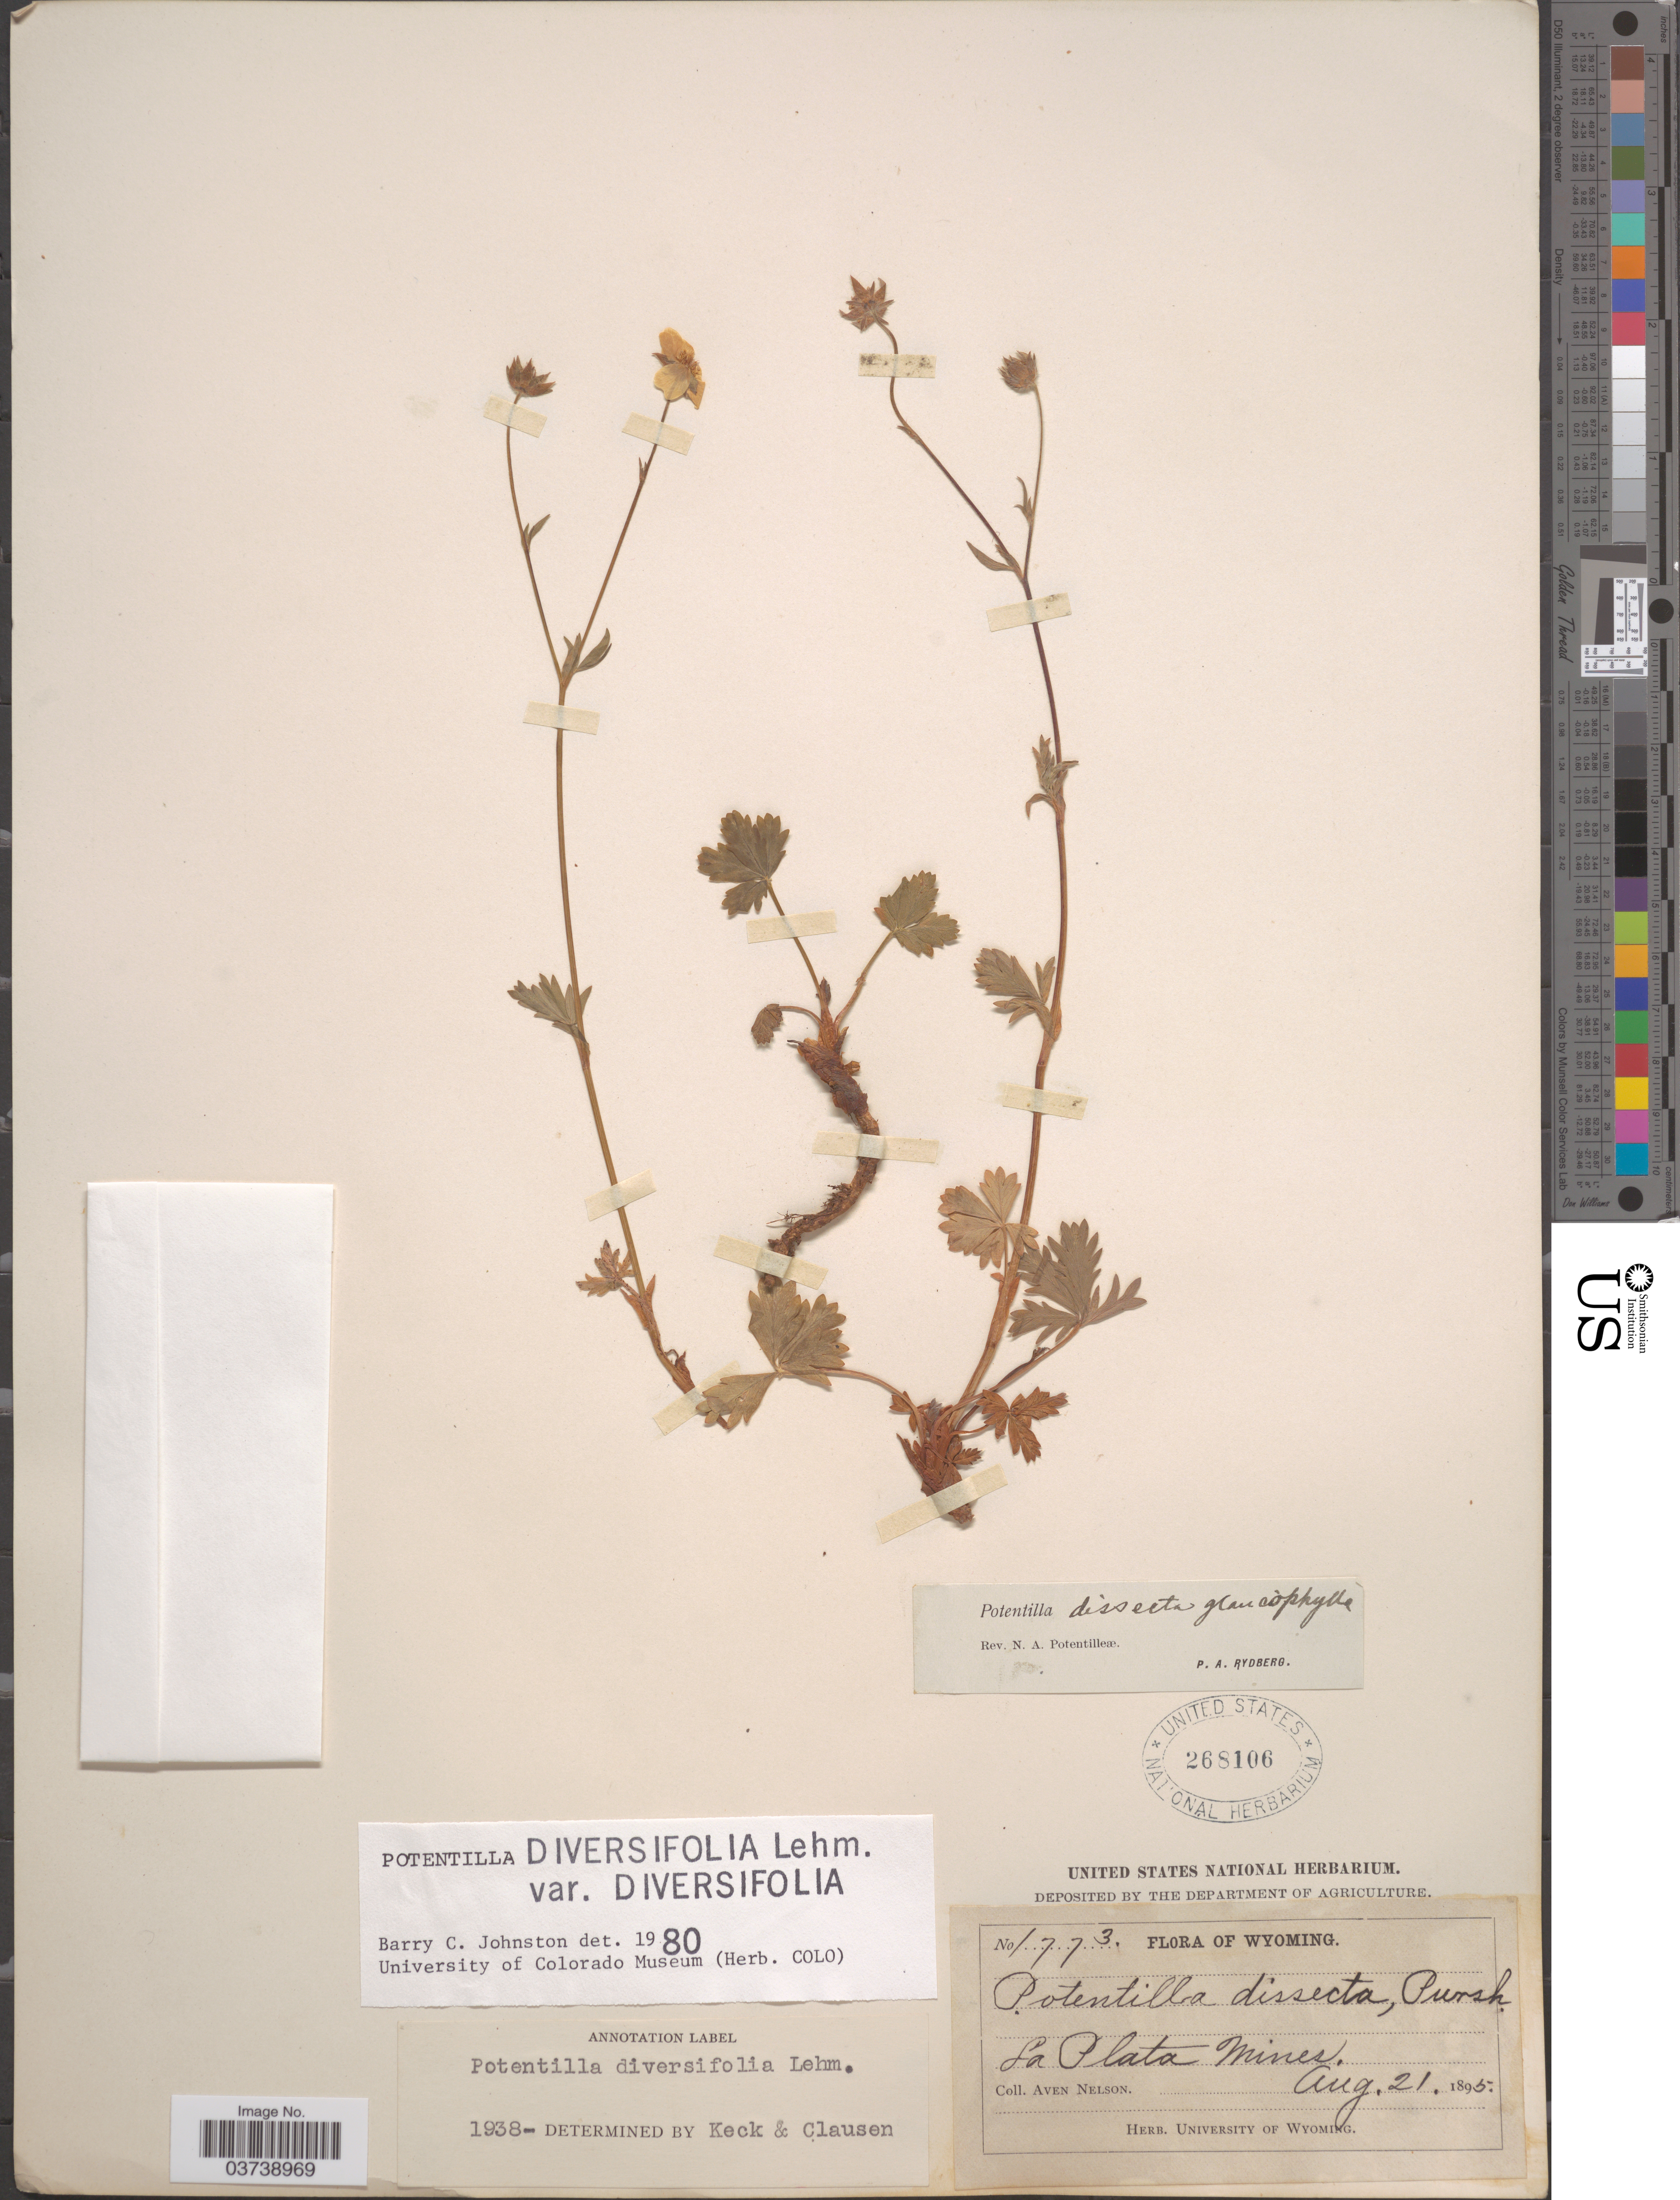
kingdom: Plantae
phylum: Tracheophyta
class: Magnoliopsida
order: Rosales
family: Rosaceae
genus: Potentilla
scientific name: Potentilla diversifolia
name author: Lehm.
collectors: A. Nelson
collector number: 1773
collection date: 1895-08-21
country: United States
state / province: Wyoming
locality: La Plata Mines.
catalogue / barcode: US 268106